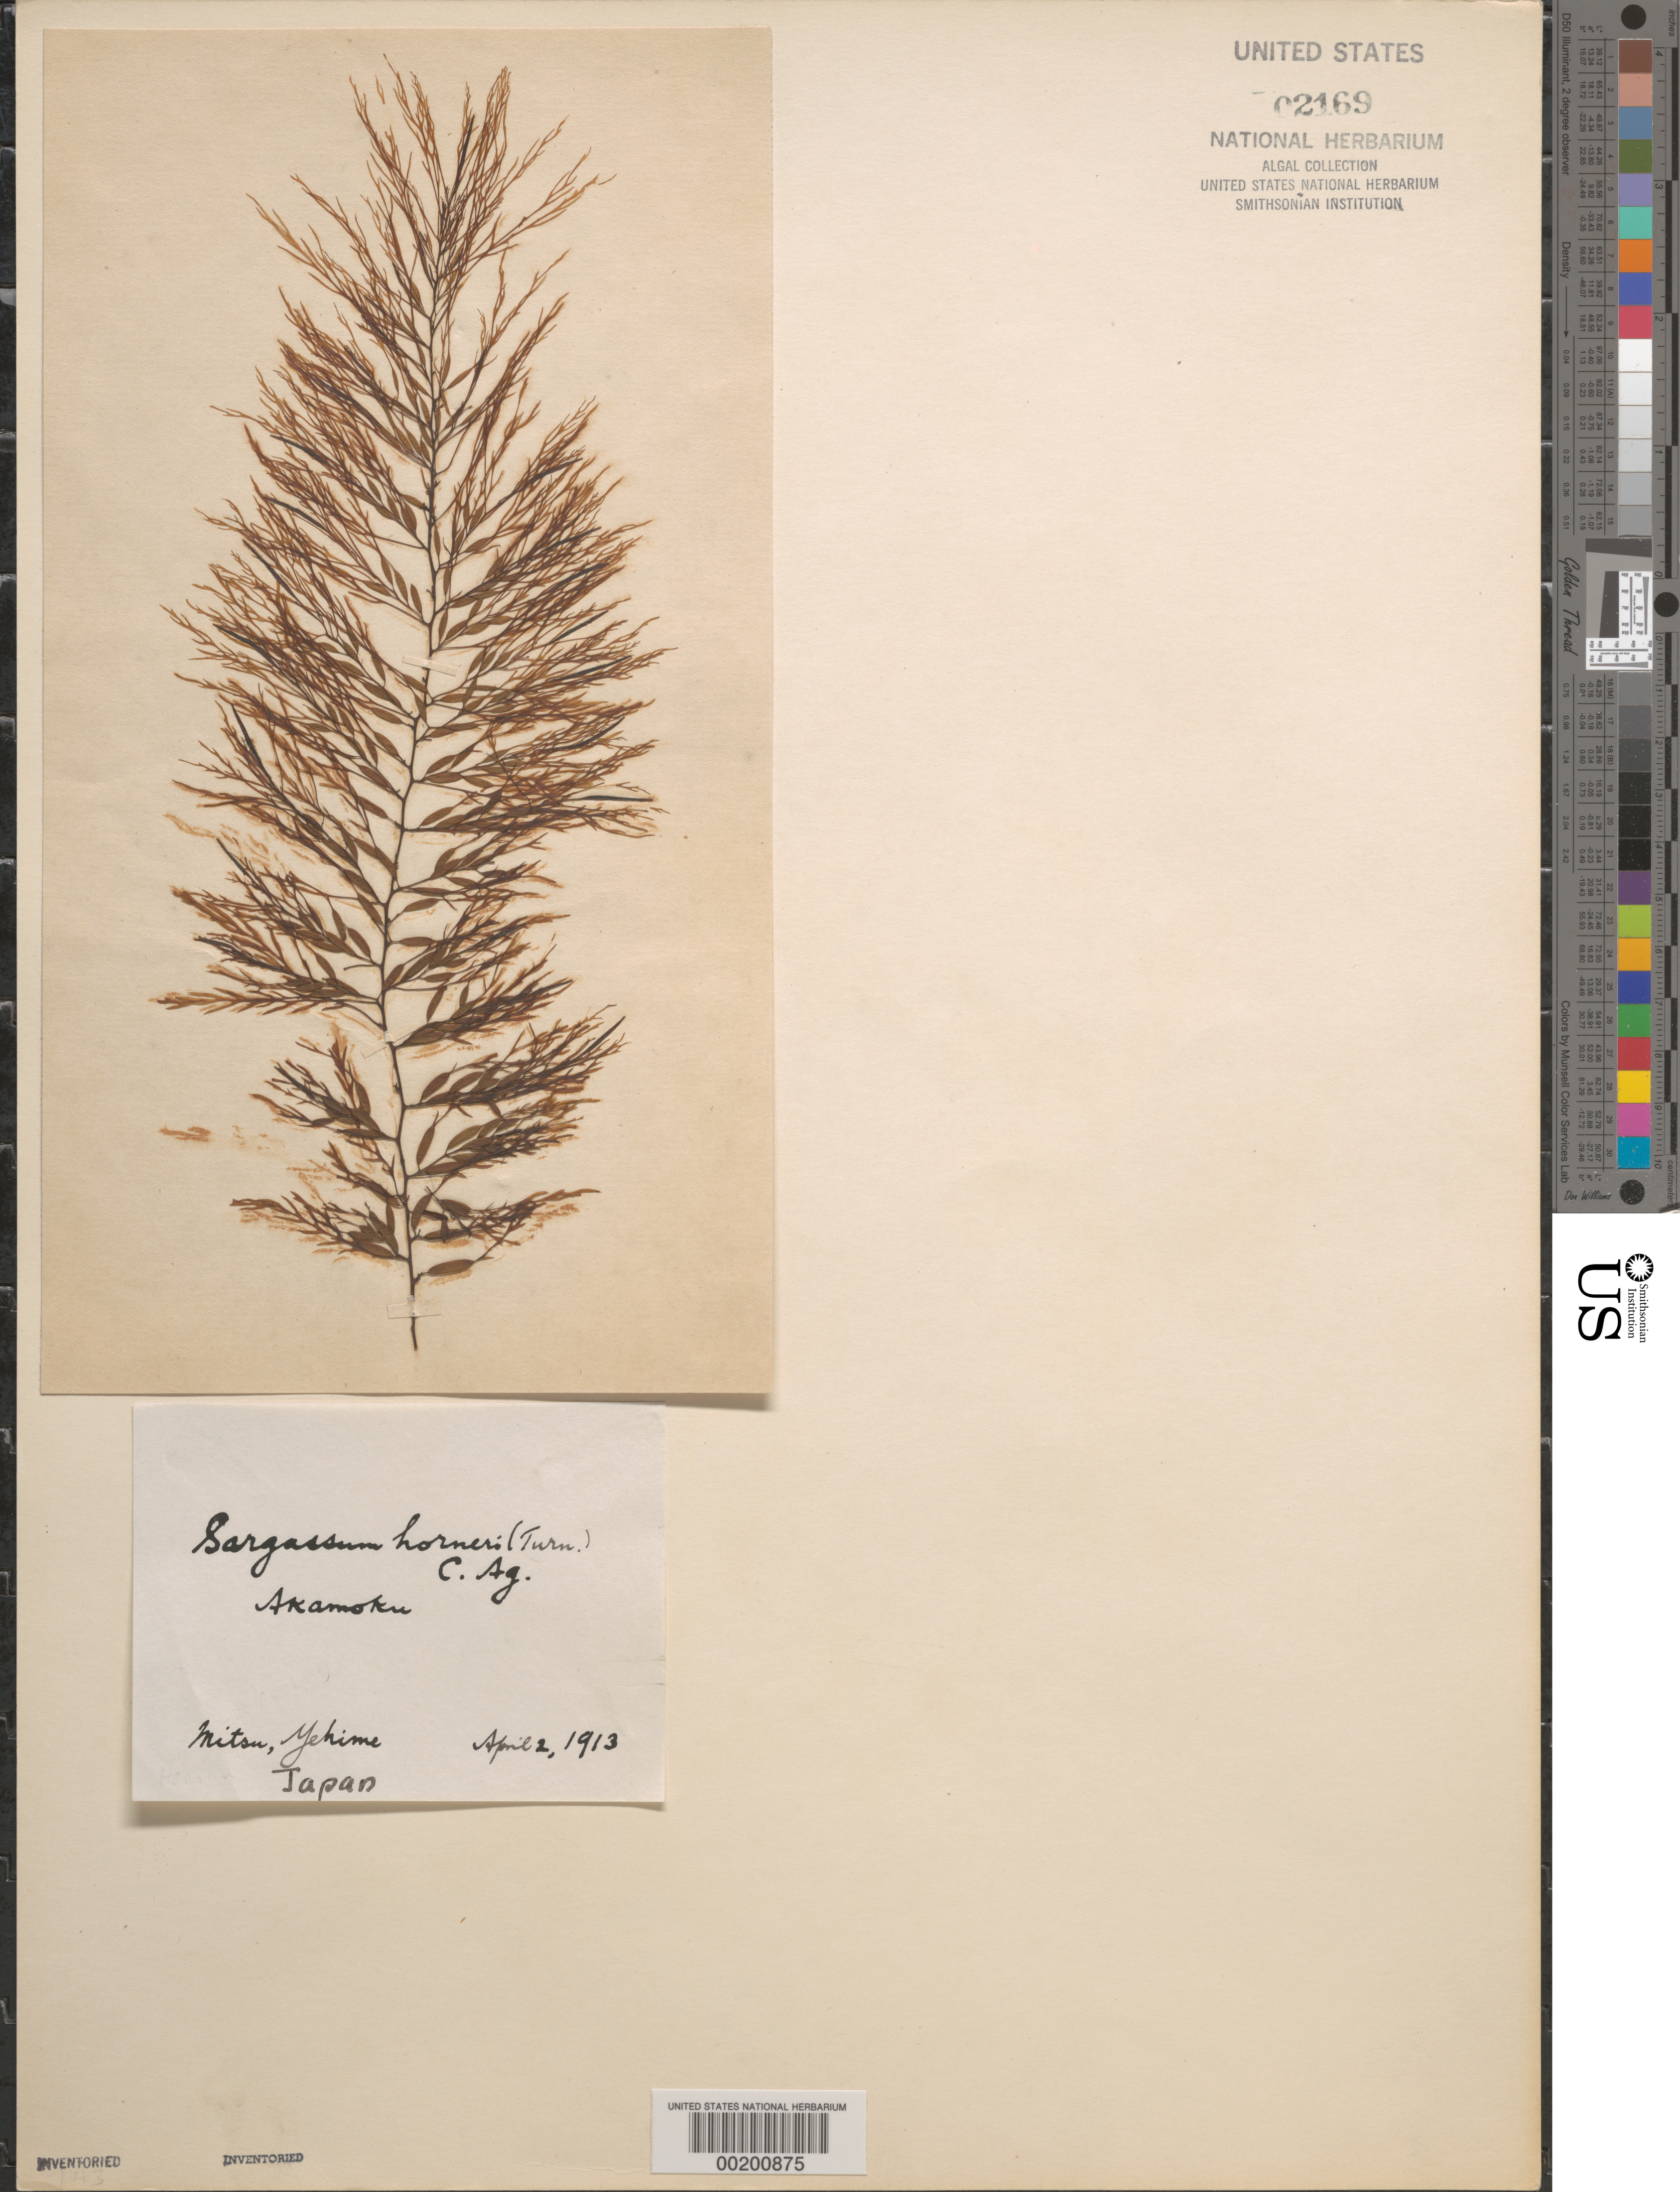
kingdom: Chromista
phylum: Ochrophyta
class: Phaeophyceae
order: Fucales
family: Sargassaceae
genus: Sargassum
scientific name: Sargassum horneri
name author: (Turner) C. Agardh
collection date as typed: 02 Apr 1913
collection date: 1913-04-02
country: Japan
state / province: Ehime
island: Shikoku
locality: Mitsu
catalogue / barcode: US 2169